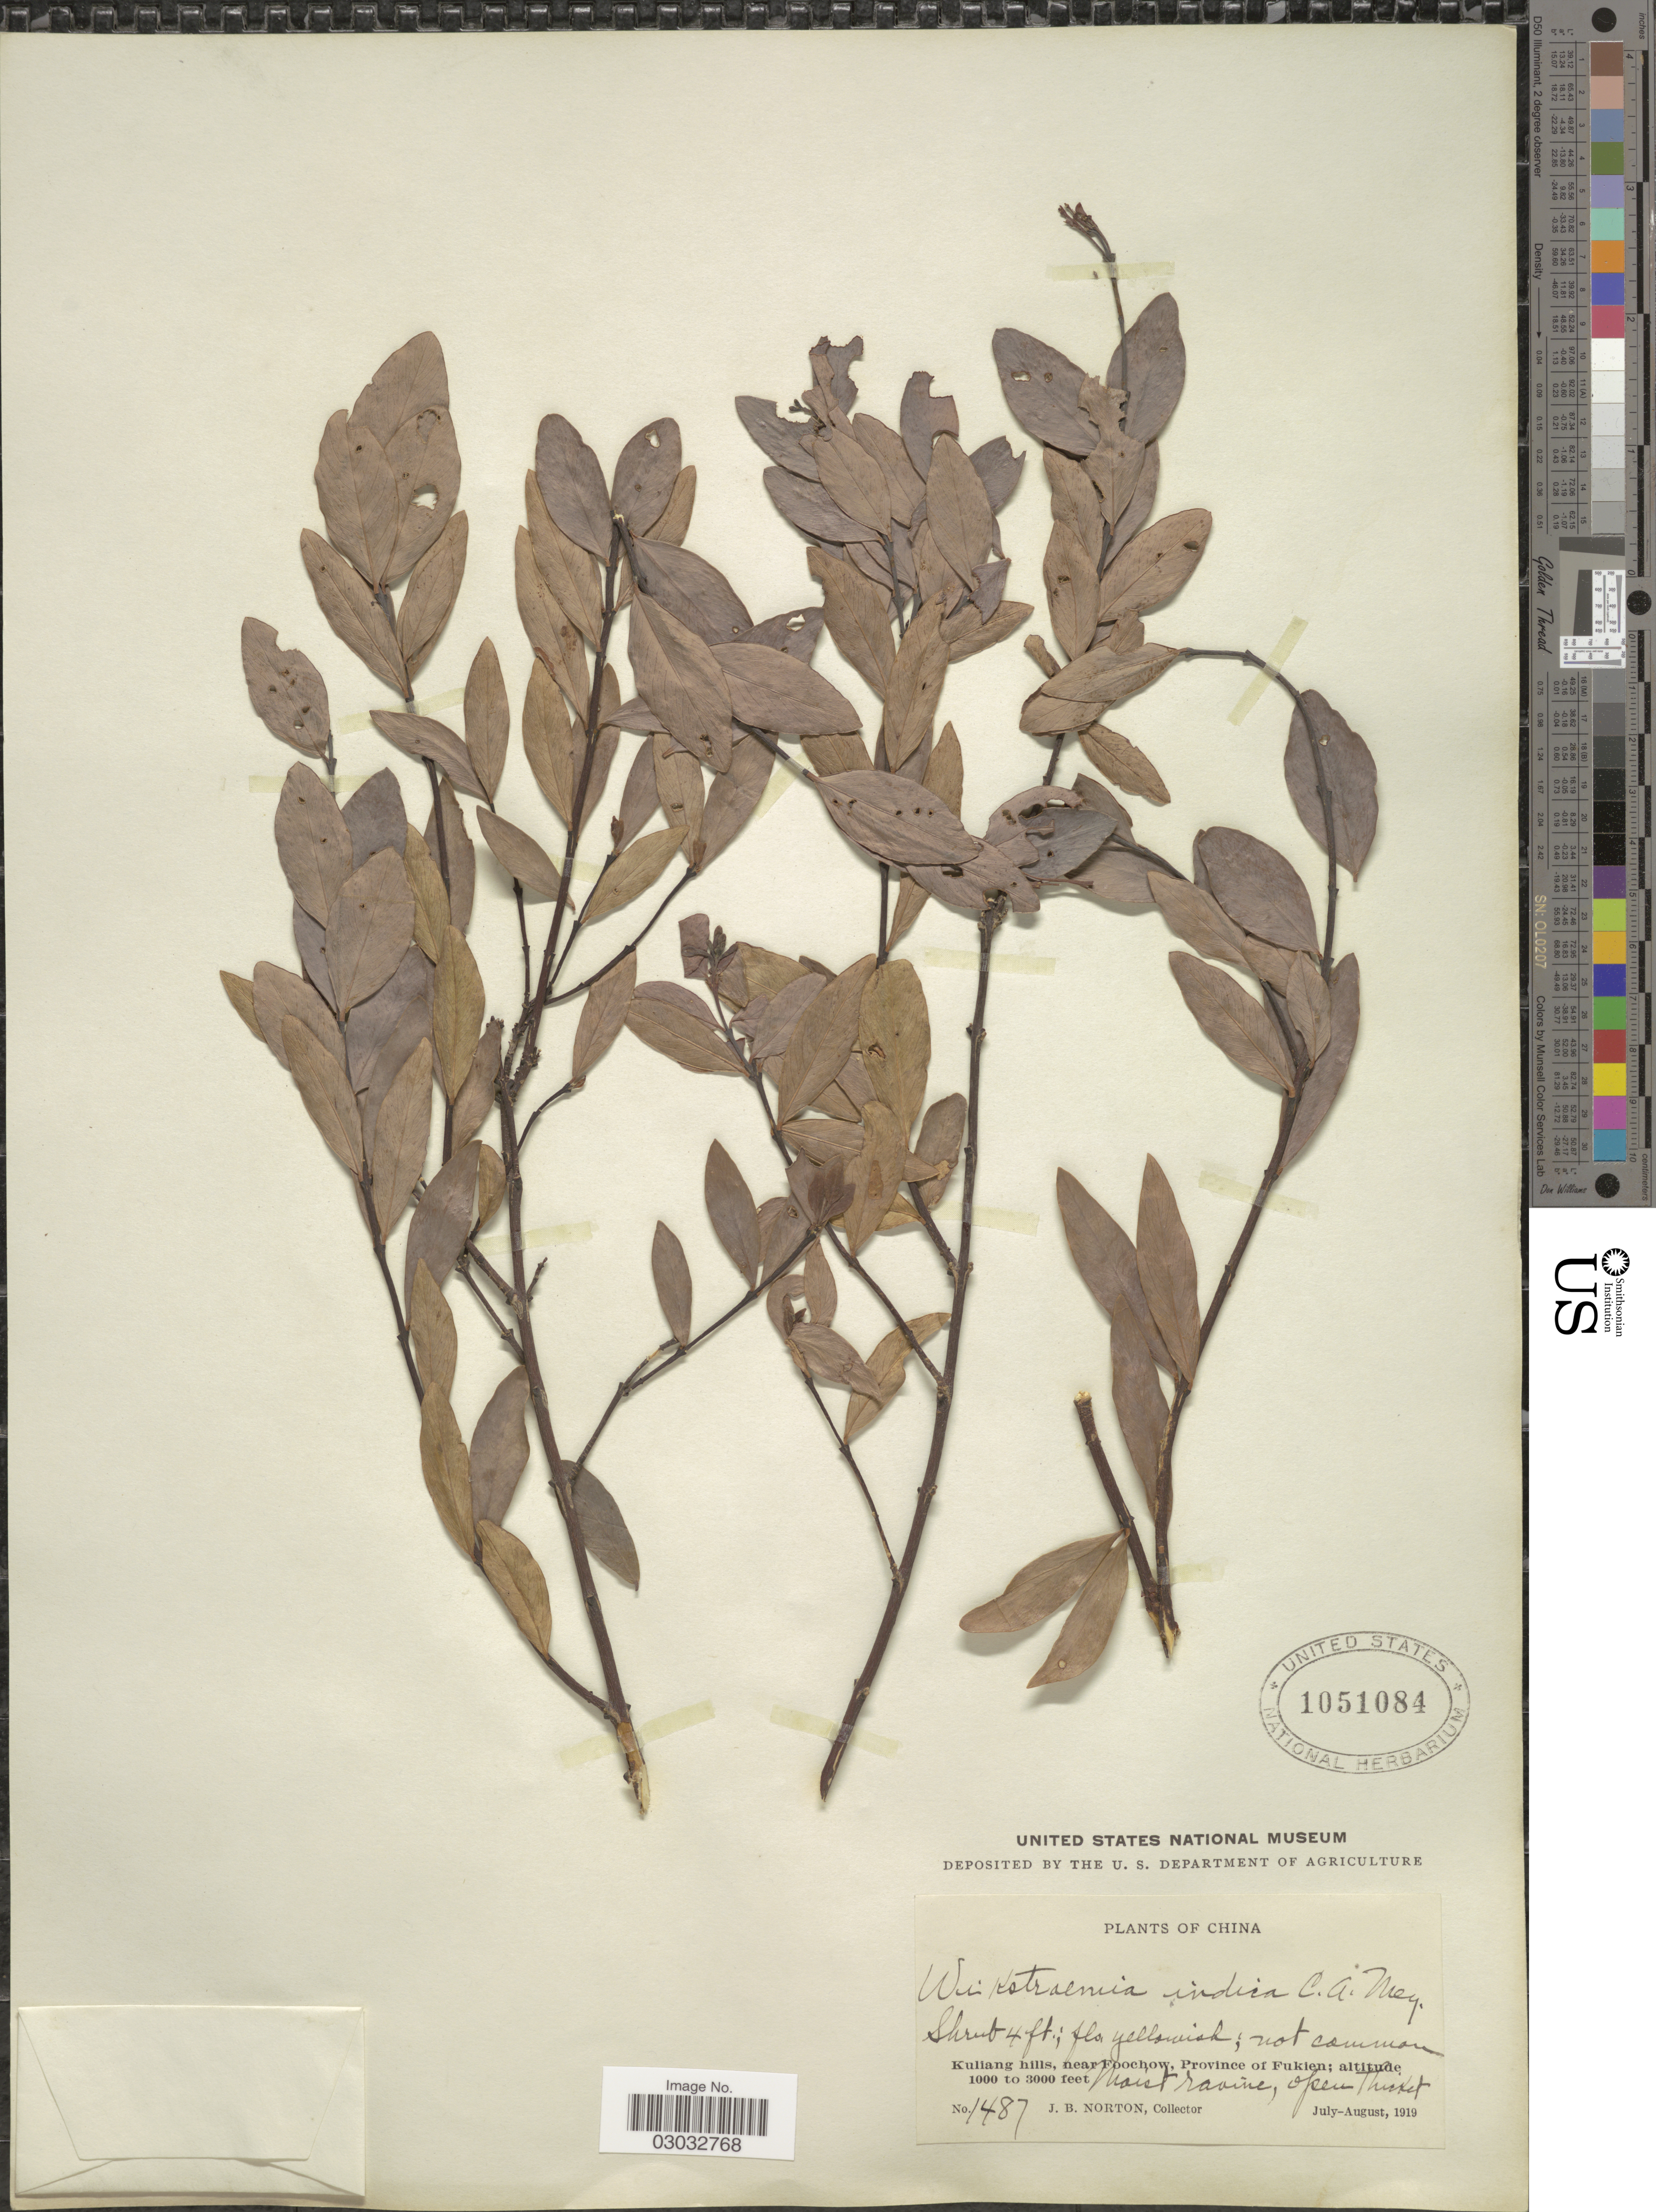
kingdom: Plantae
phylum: Tracheophyta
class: Magnoliopsida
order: Malvales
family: Thymelaeaceae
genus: Wikstroemia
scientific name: Wikstroemia indica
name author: (L.) C.A. Mey.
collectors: J. B. Norton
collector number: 1487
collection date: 1919-07/1919-08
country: China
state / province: Fujian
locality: Kuliang hills, near Foochow, Province of Fukien.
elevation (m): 305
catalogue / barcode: US 1051084